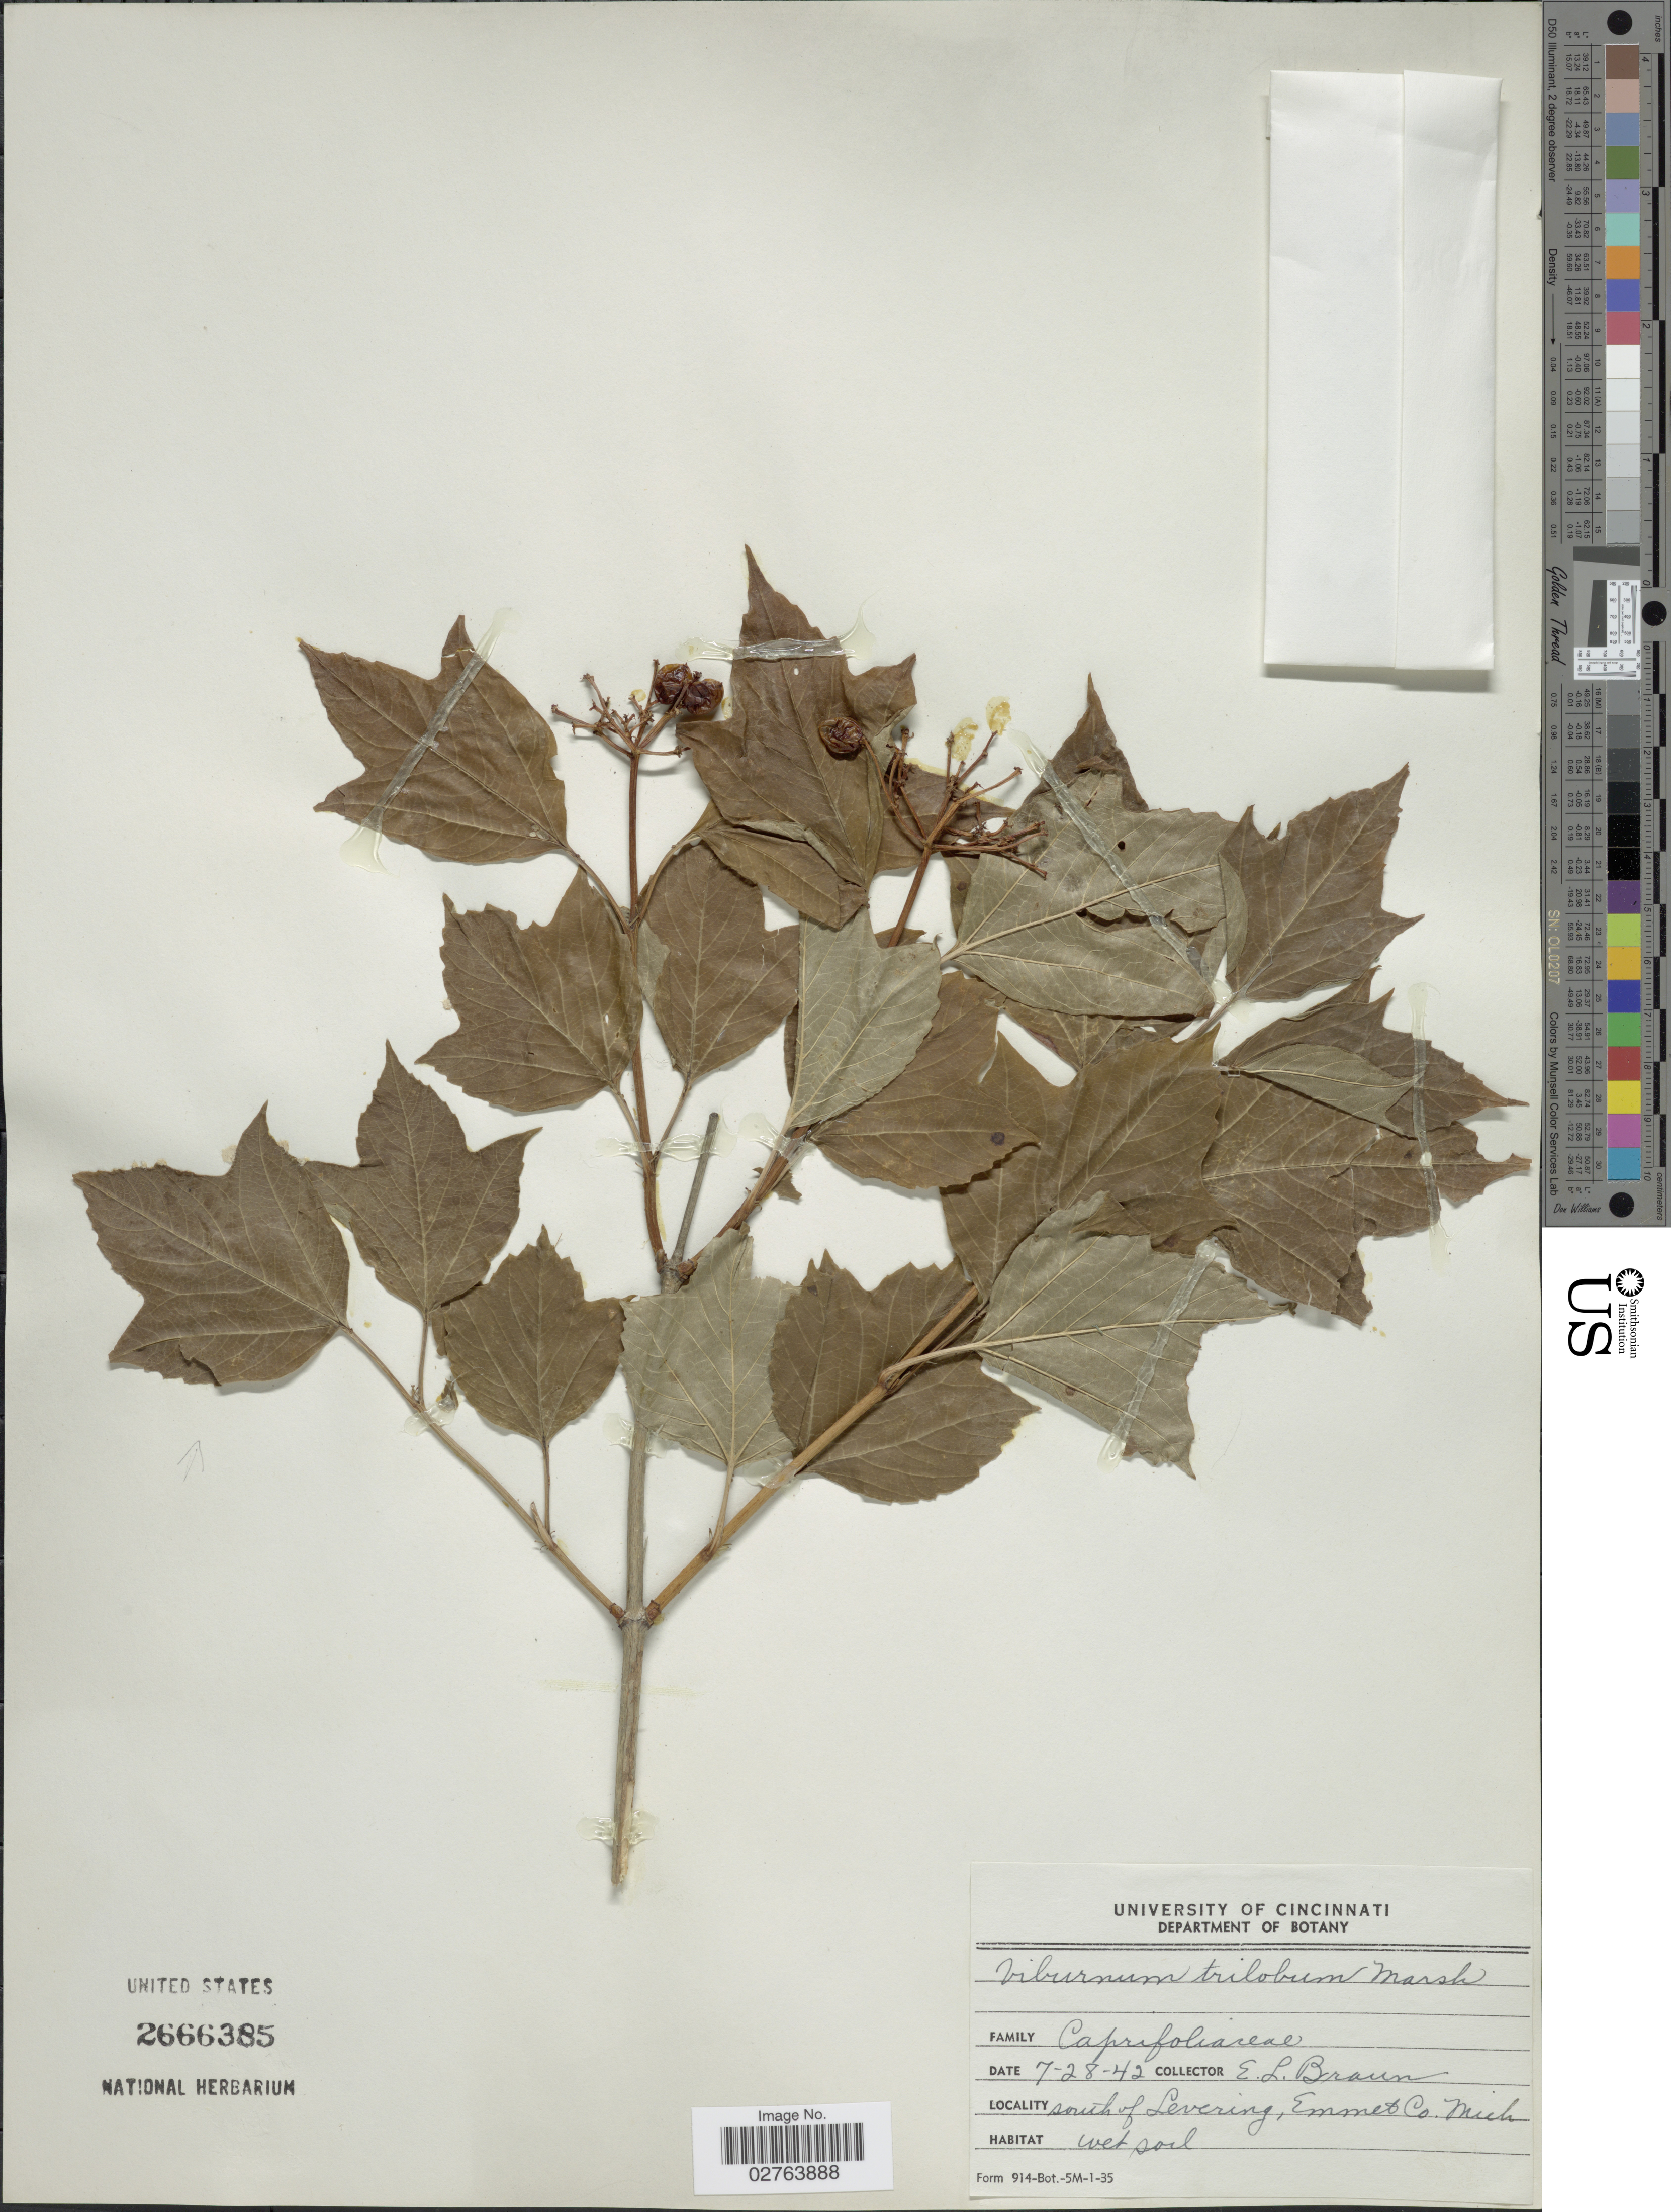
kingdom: Plantae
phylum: Tracheophyta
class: Magnoliopsida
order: Dipsacales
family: Viburnaceae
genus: Viburnum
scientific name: Viburnum opulus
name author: L.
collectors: E. L. Braun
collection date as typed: Transcribed d/m/y: 28/7/42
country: United States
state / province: Michigan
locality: South of Levering, Emmet Co.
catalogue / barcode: US 2666385